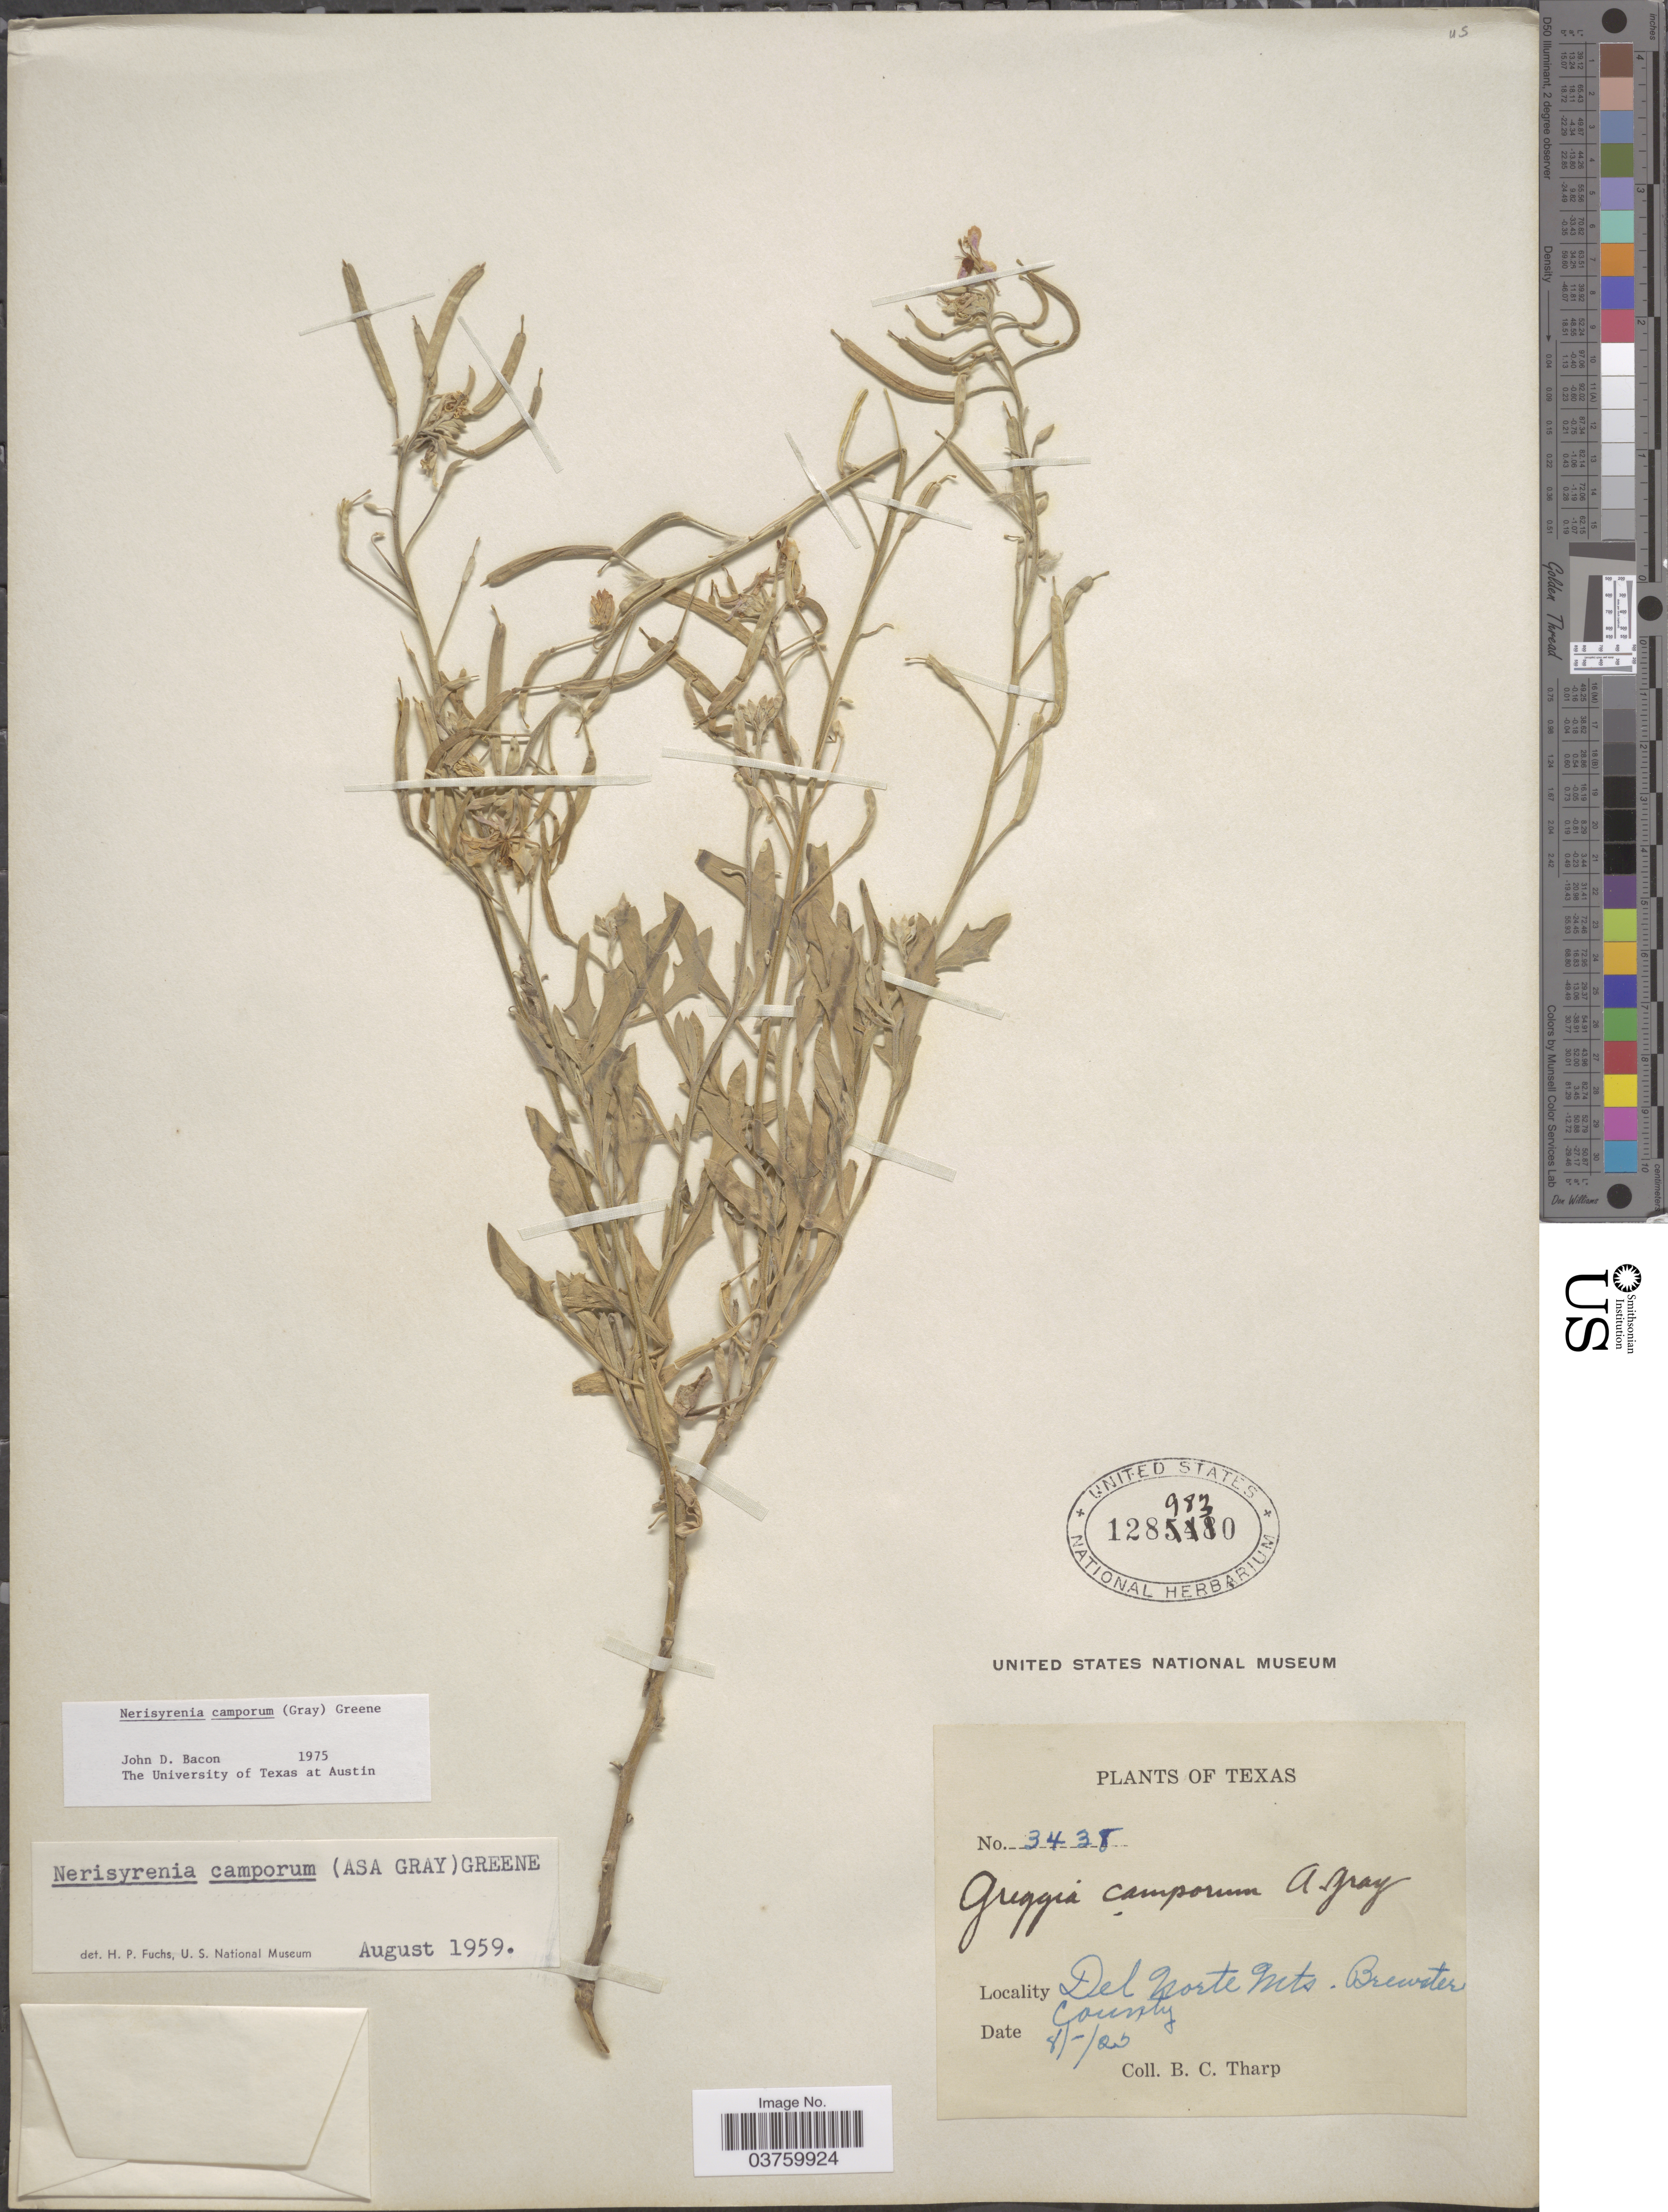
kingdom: Plantae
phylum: Tracheophyta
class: Magnoliopsida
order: Brassicales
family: Brassicaceae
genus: Nerisyrenia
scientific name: Nerisyrenia camporum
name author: (A. Gray) Greene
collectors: B. C. Tharp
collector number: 3438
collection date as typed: Transcribed d/m/y: /8/25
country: United States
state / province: Texas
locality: Del Norte Mts. Brewster County.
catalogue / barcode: US 1289830